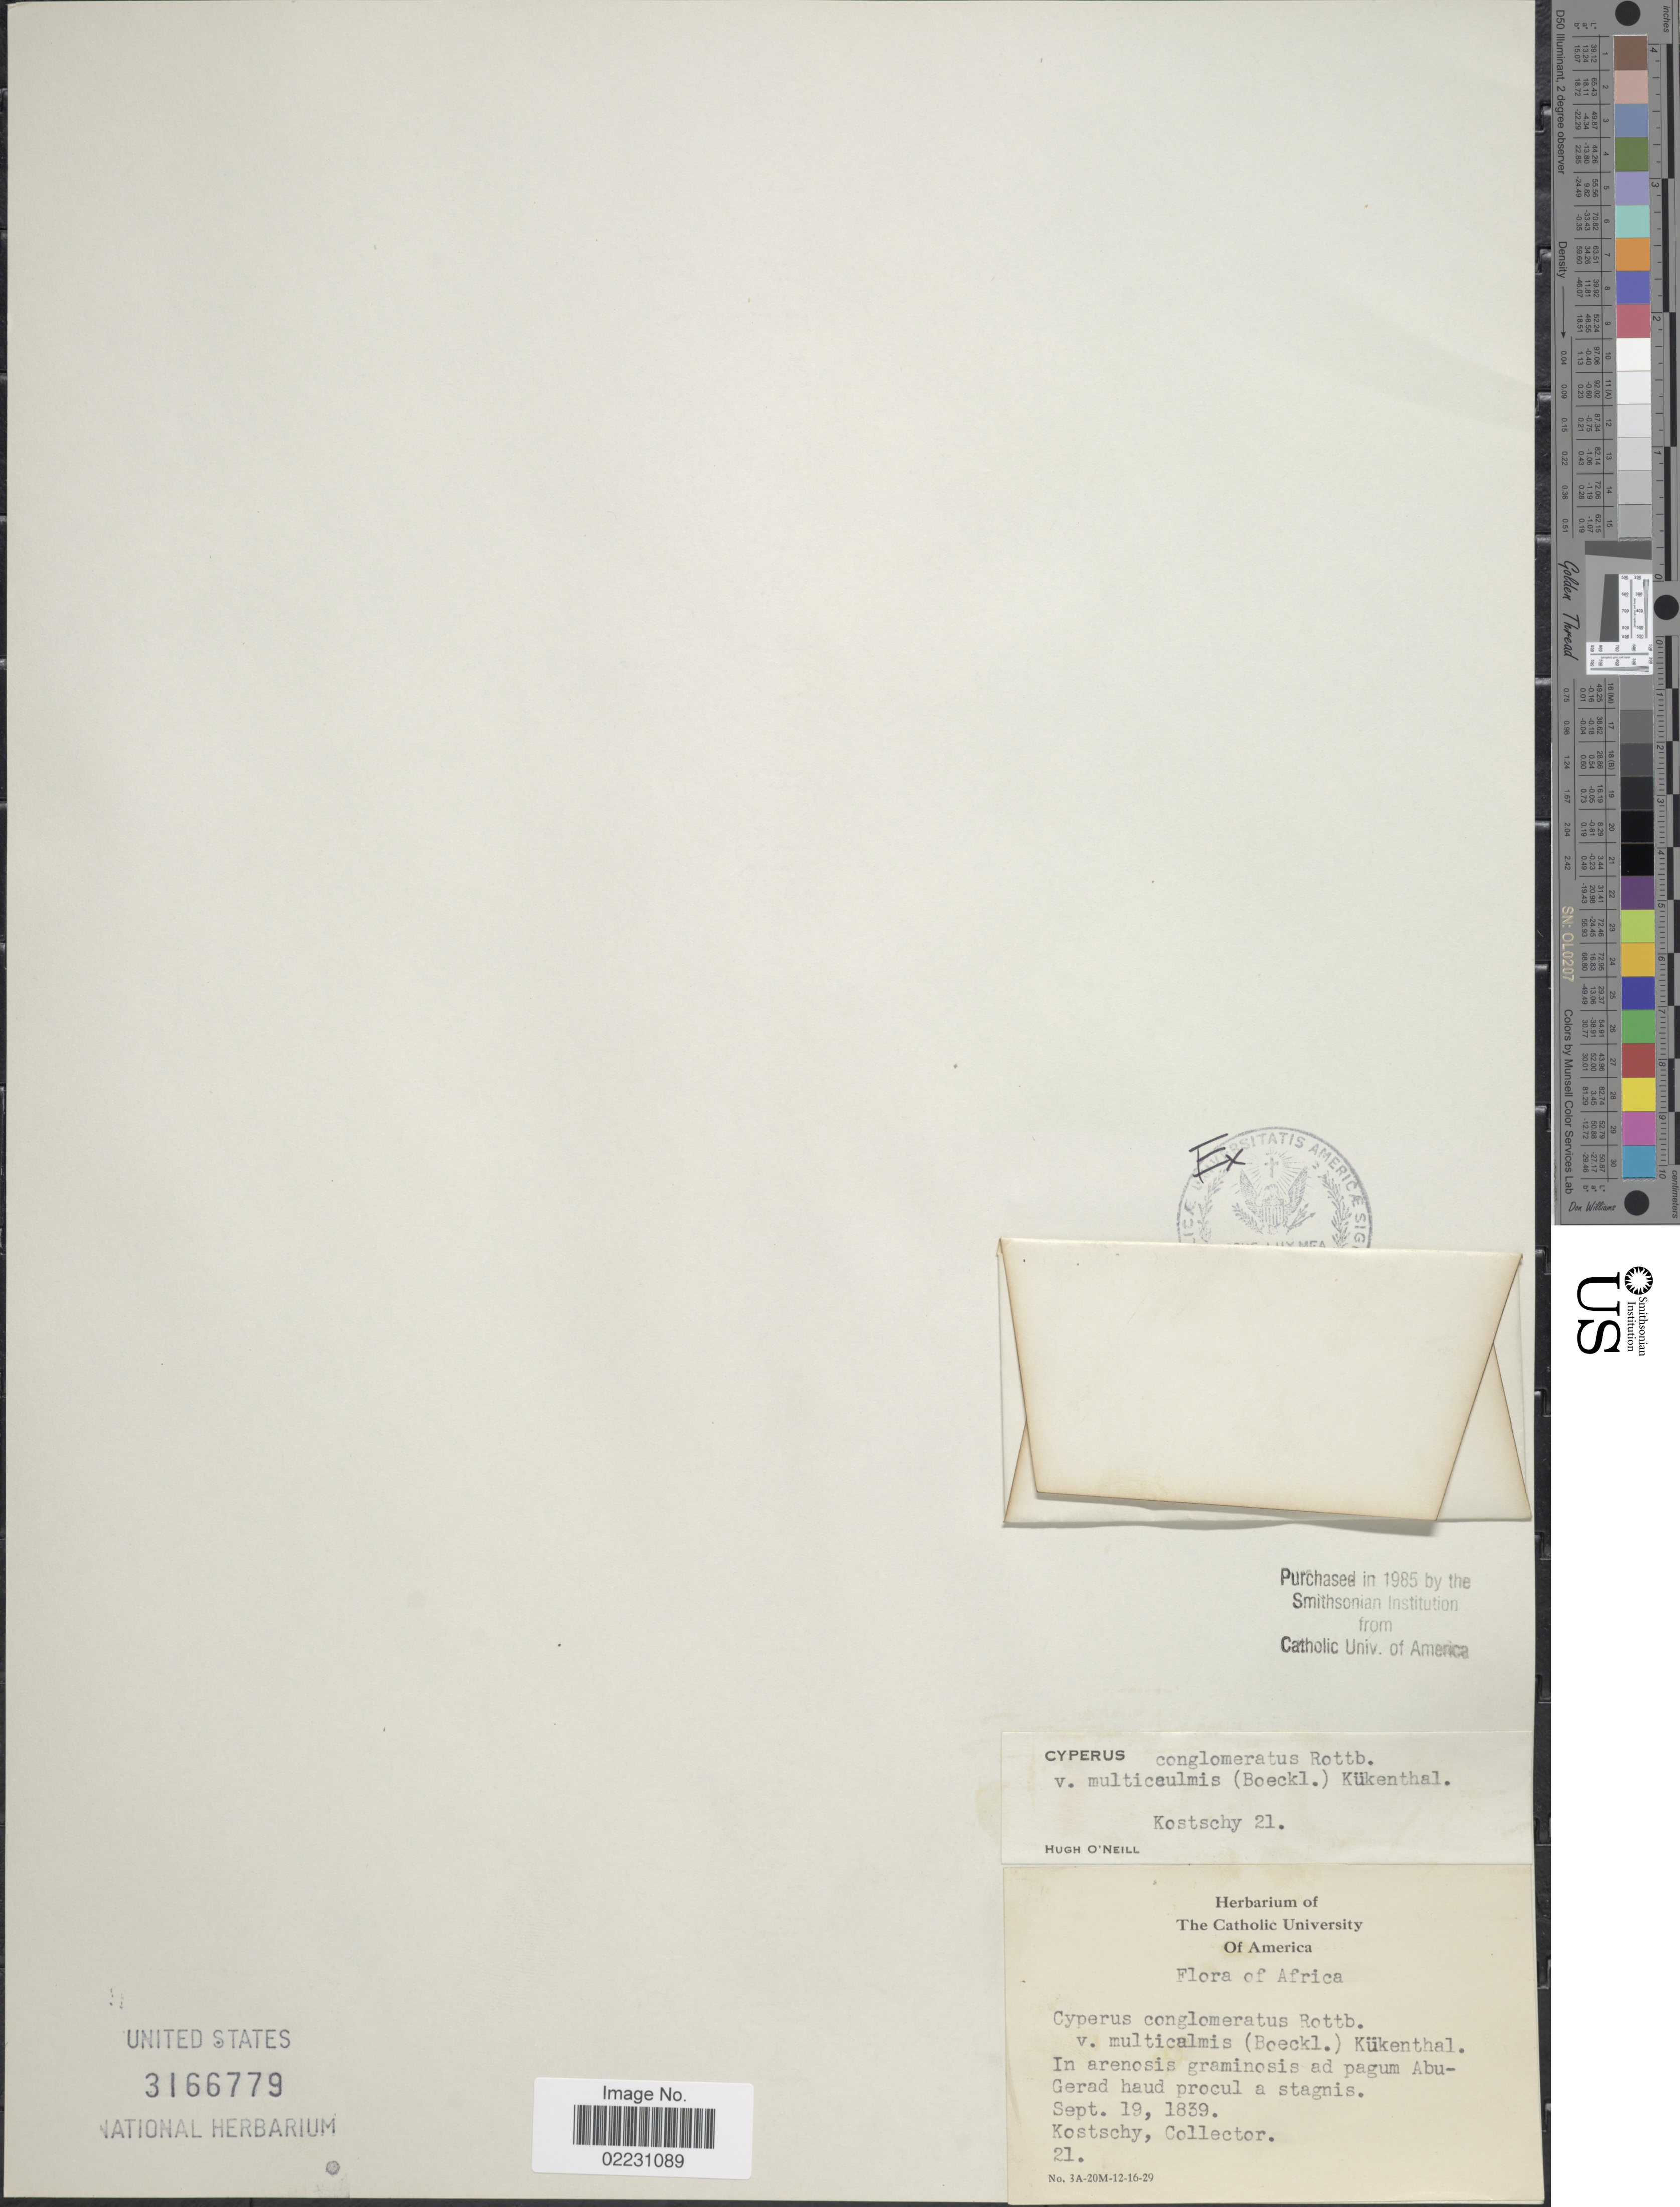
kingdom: Plantae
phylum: Tracheophyta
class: Liliopsida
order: Poales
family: Cyperaceae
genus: Cyperus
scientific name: Cyperus conglomeratus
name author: Rottb.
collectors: K. G. Kotschy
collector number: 21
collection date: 1839-09-19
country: Sudan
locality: Africa. In arenosis graminosis ad pagum Abu Gerad haud procul a stagnis.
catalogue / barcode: US 3166779